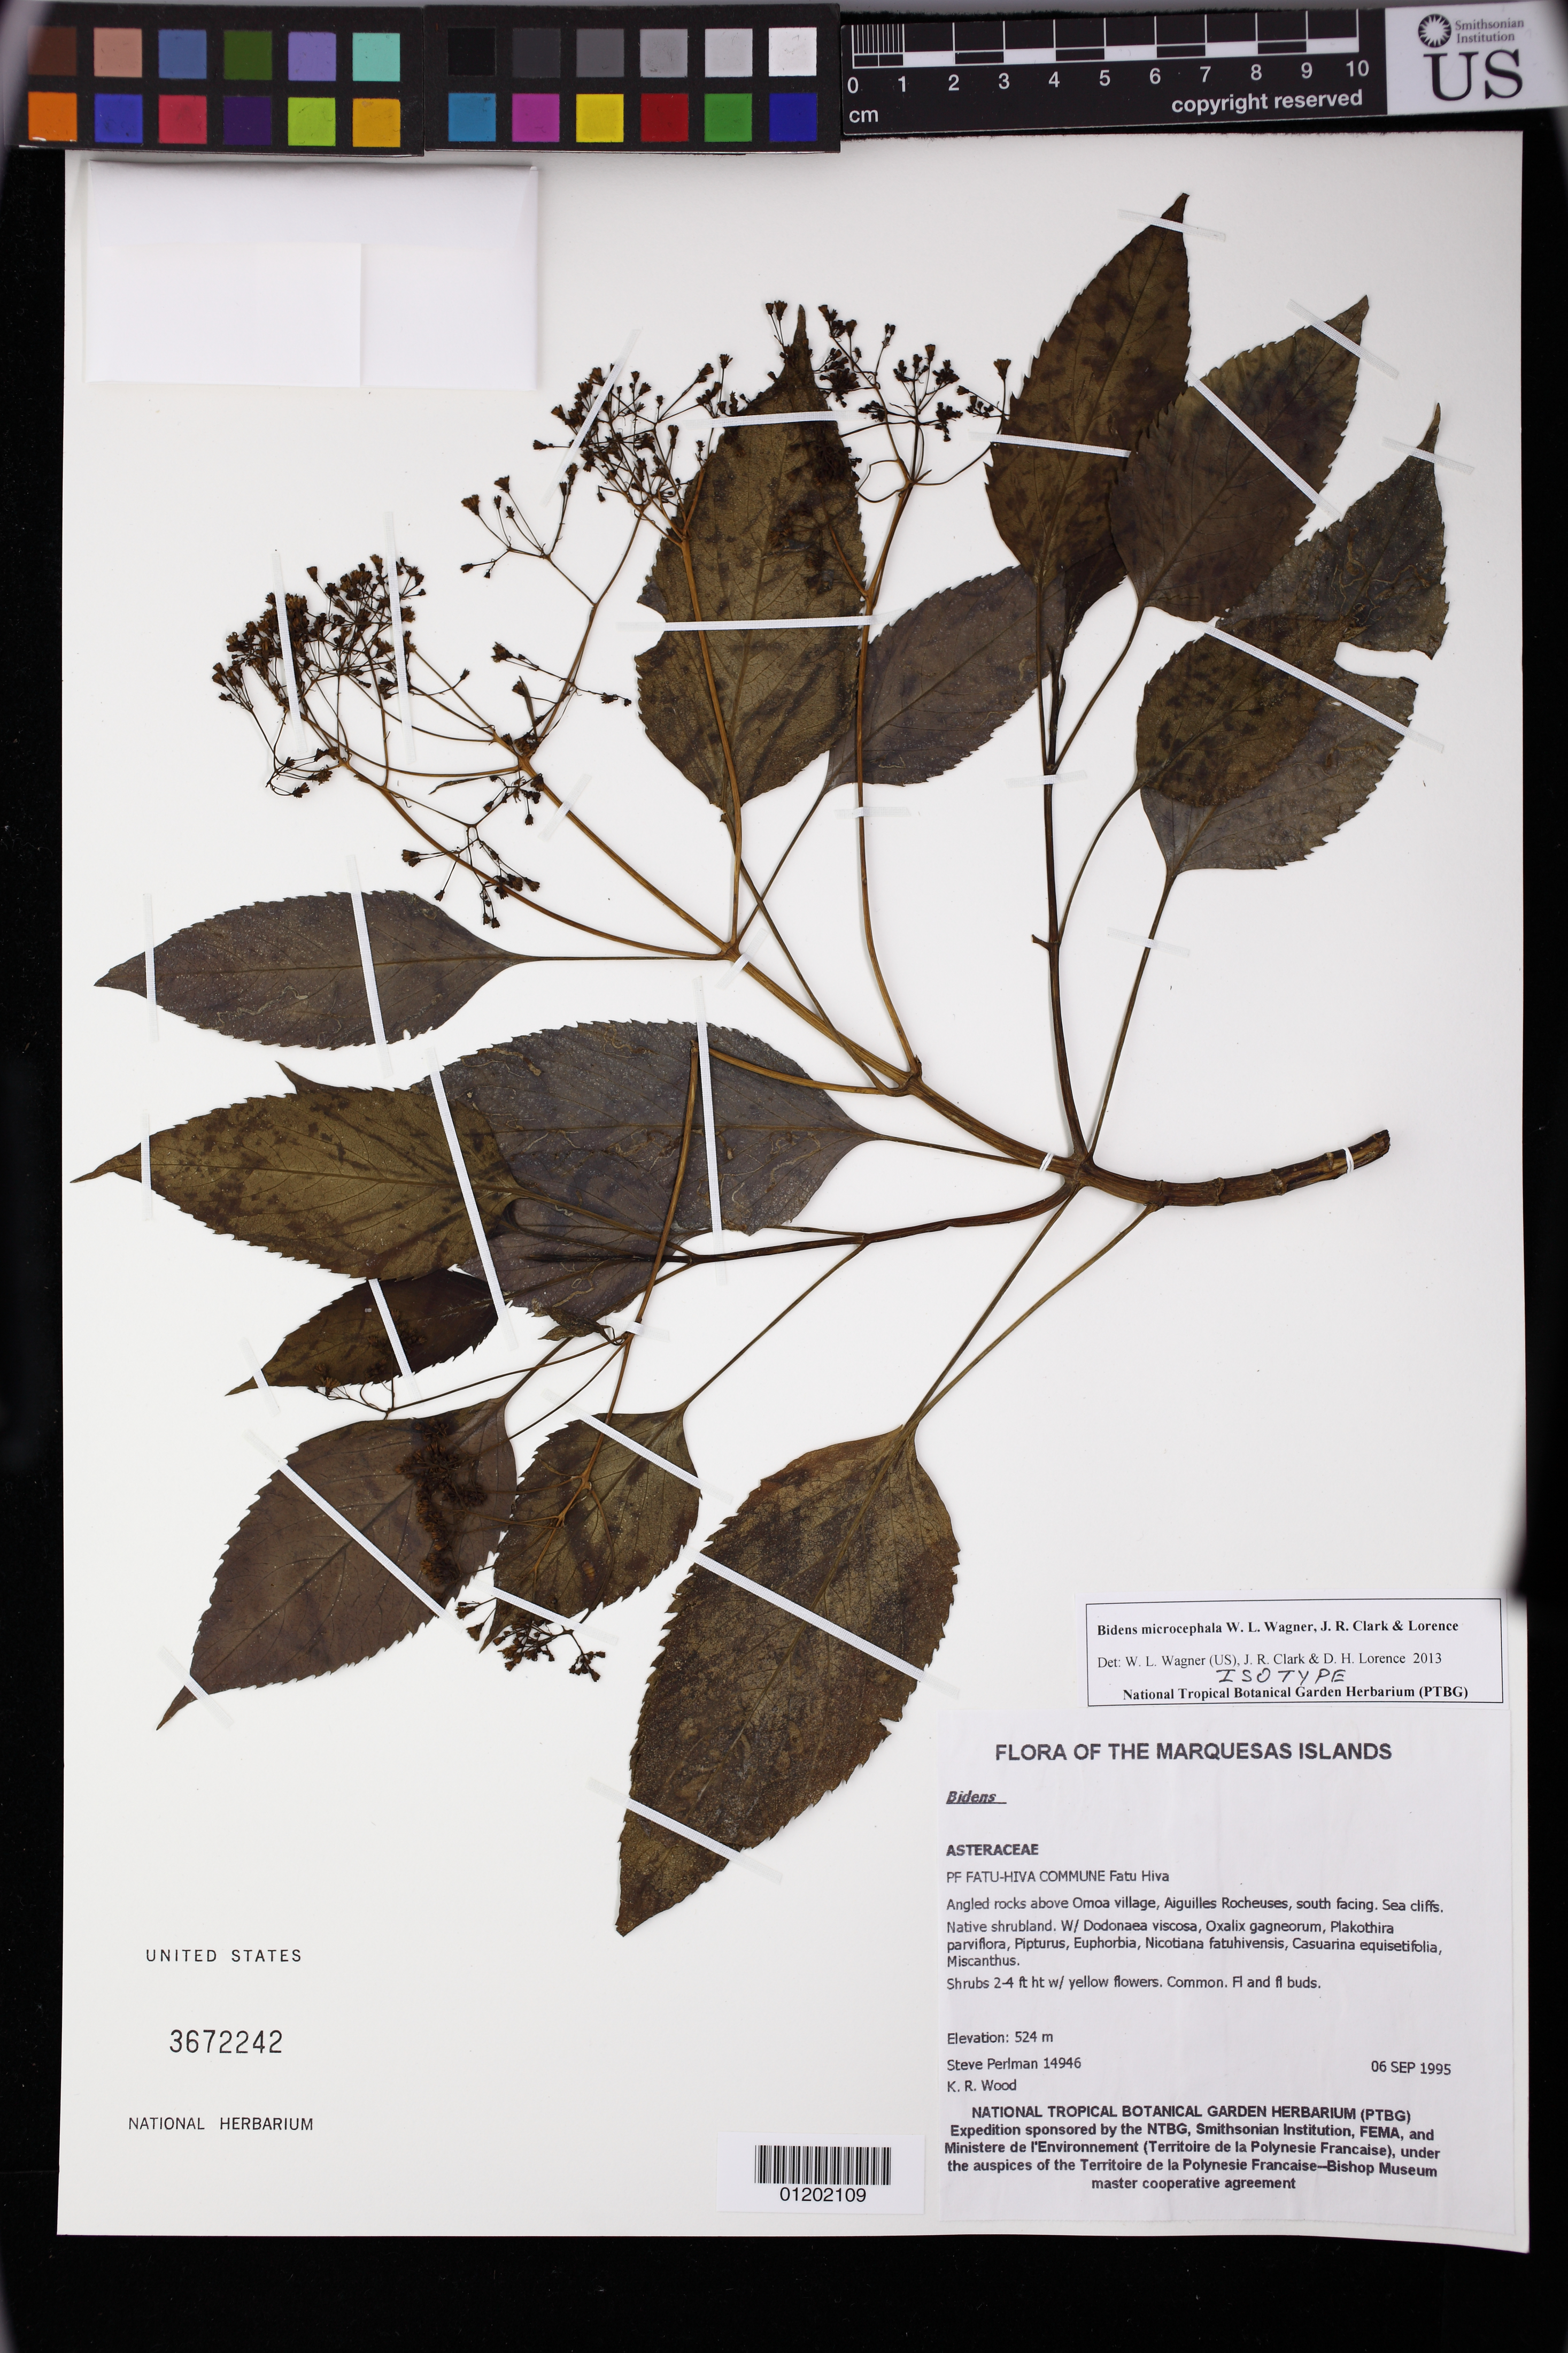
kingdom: Plantae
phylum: Tracheophyta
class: Magnoliopsida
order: Asterales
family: Asteraceae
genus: Bidens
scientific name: Bidens microcephala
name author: W.L. Wagner et al.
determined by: Wagner, W. L., (BOT), Smithsonian Institution - National Museum of Natural History (UNITED STATES)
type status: Isotype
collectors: S. P. Perlman & K. R. Wood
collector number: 14946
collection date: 1995-09-06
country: French Polynesia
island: Fatu Hiva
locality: Angled rocks above Omoa village, Aiguilles Rocheuses, south facing, sea cliffs.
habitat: Native shrubland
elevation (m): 524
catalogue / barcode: US 3672242